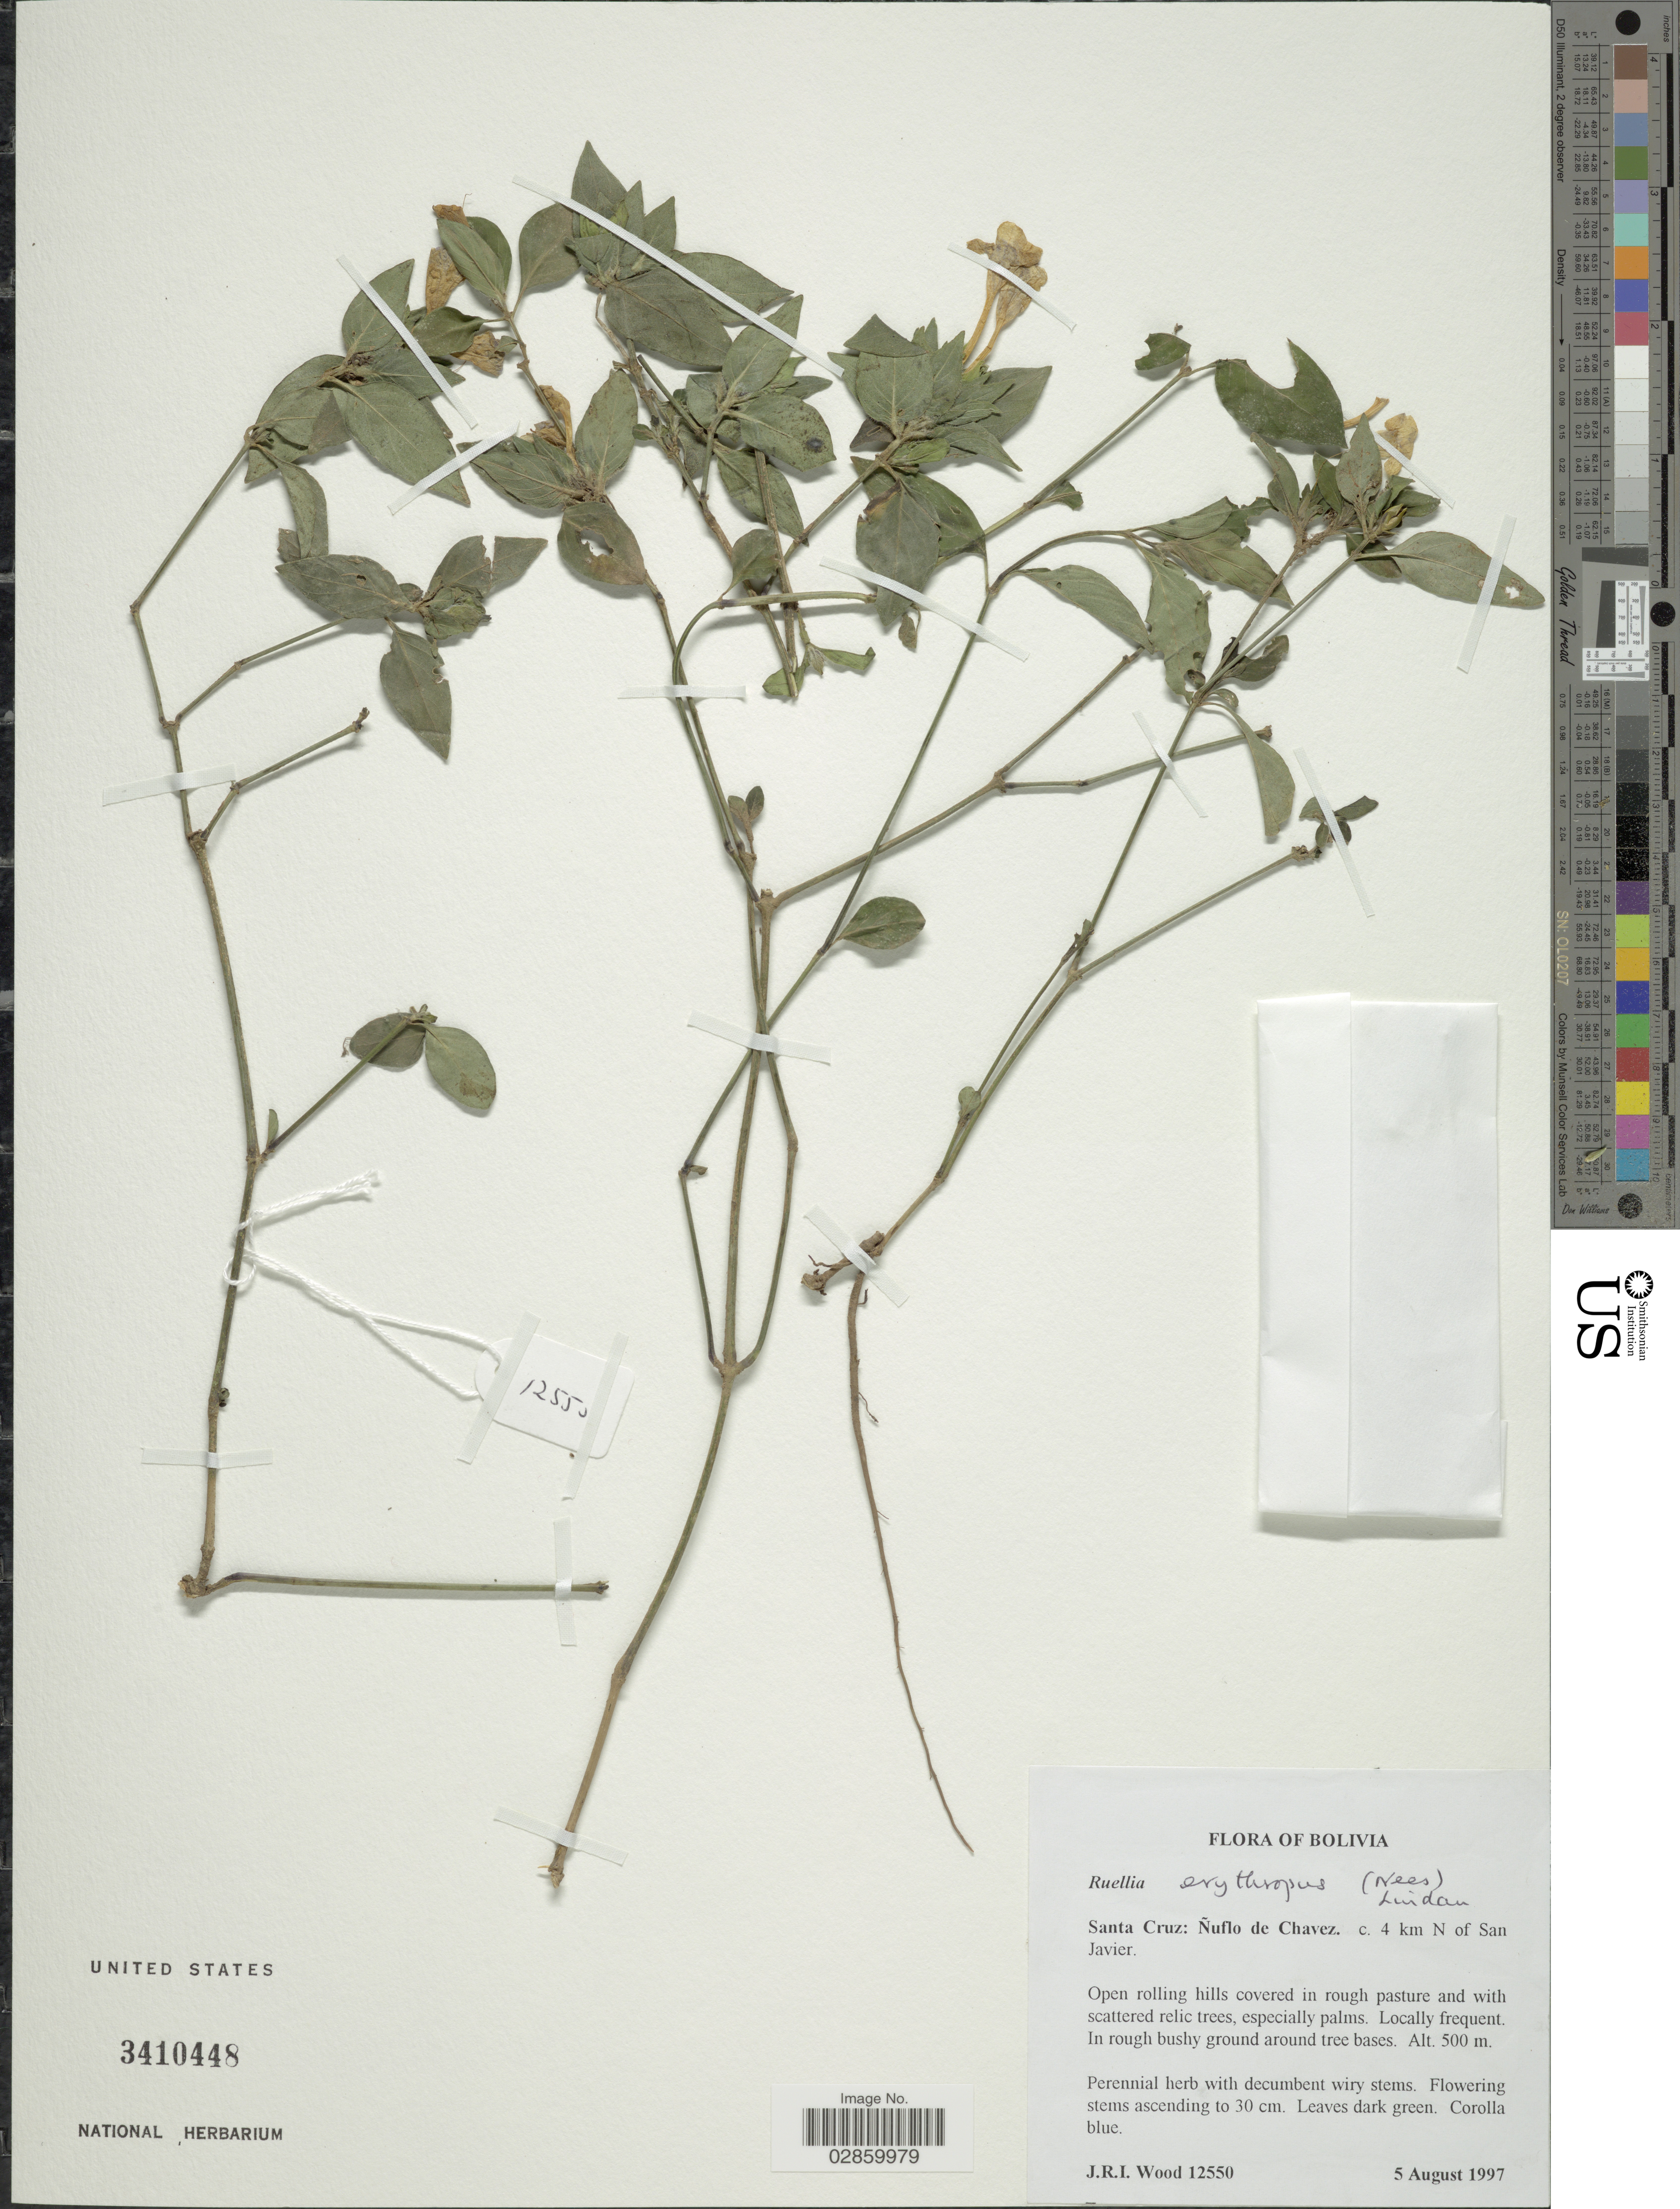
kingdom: Plantae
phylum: Tracheophyta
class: Magnoliopsida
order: Lamiales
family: Acanthaceae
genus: Ruellia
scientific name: Ruellia erythropus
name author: (Nees) Lindau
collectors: J. R. I. Wood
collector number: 12550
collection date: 1997-08-05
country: Bolivia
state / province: Santa Cruz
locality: Ñuflo de Chavez, c. 4 km N of San Javier.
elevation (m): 500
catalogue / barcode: US 3410448